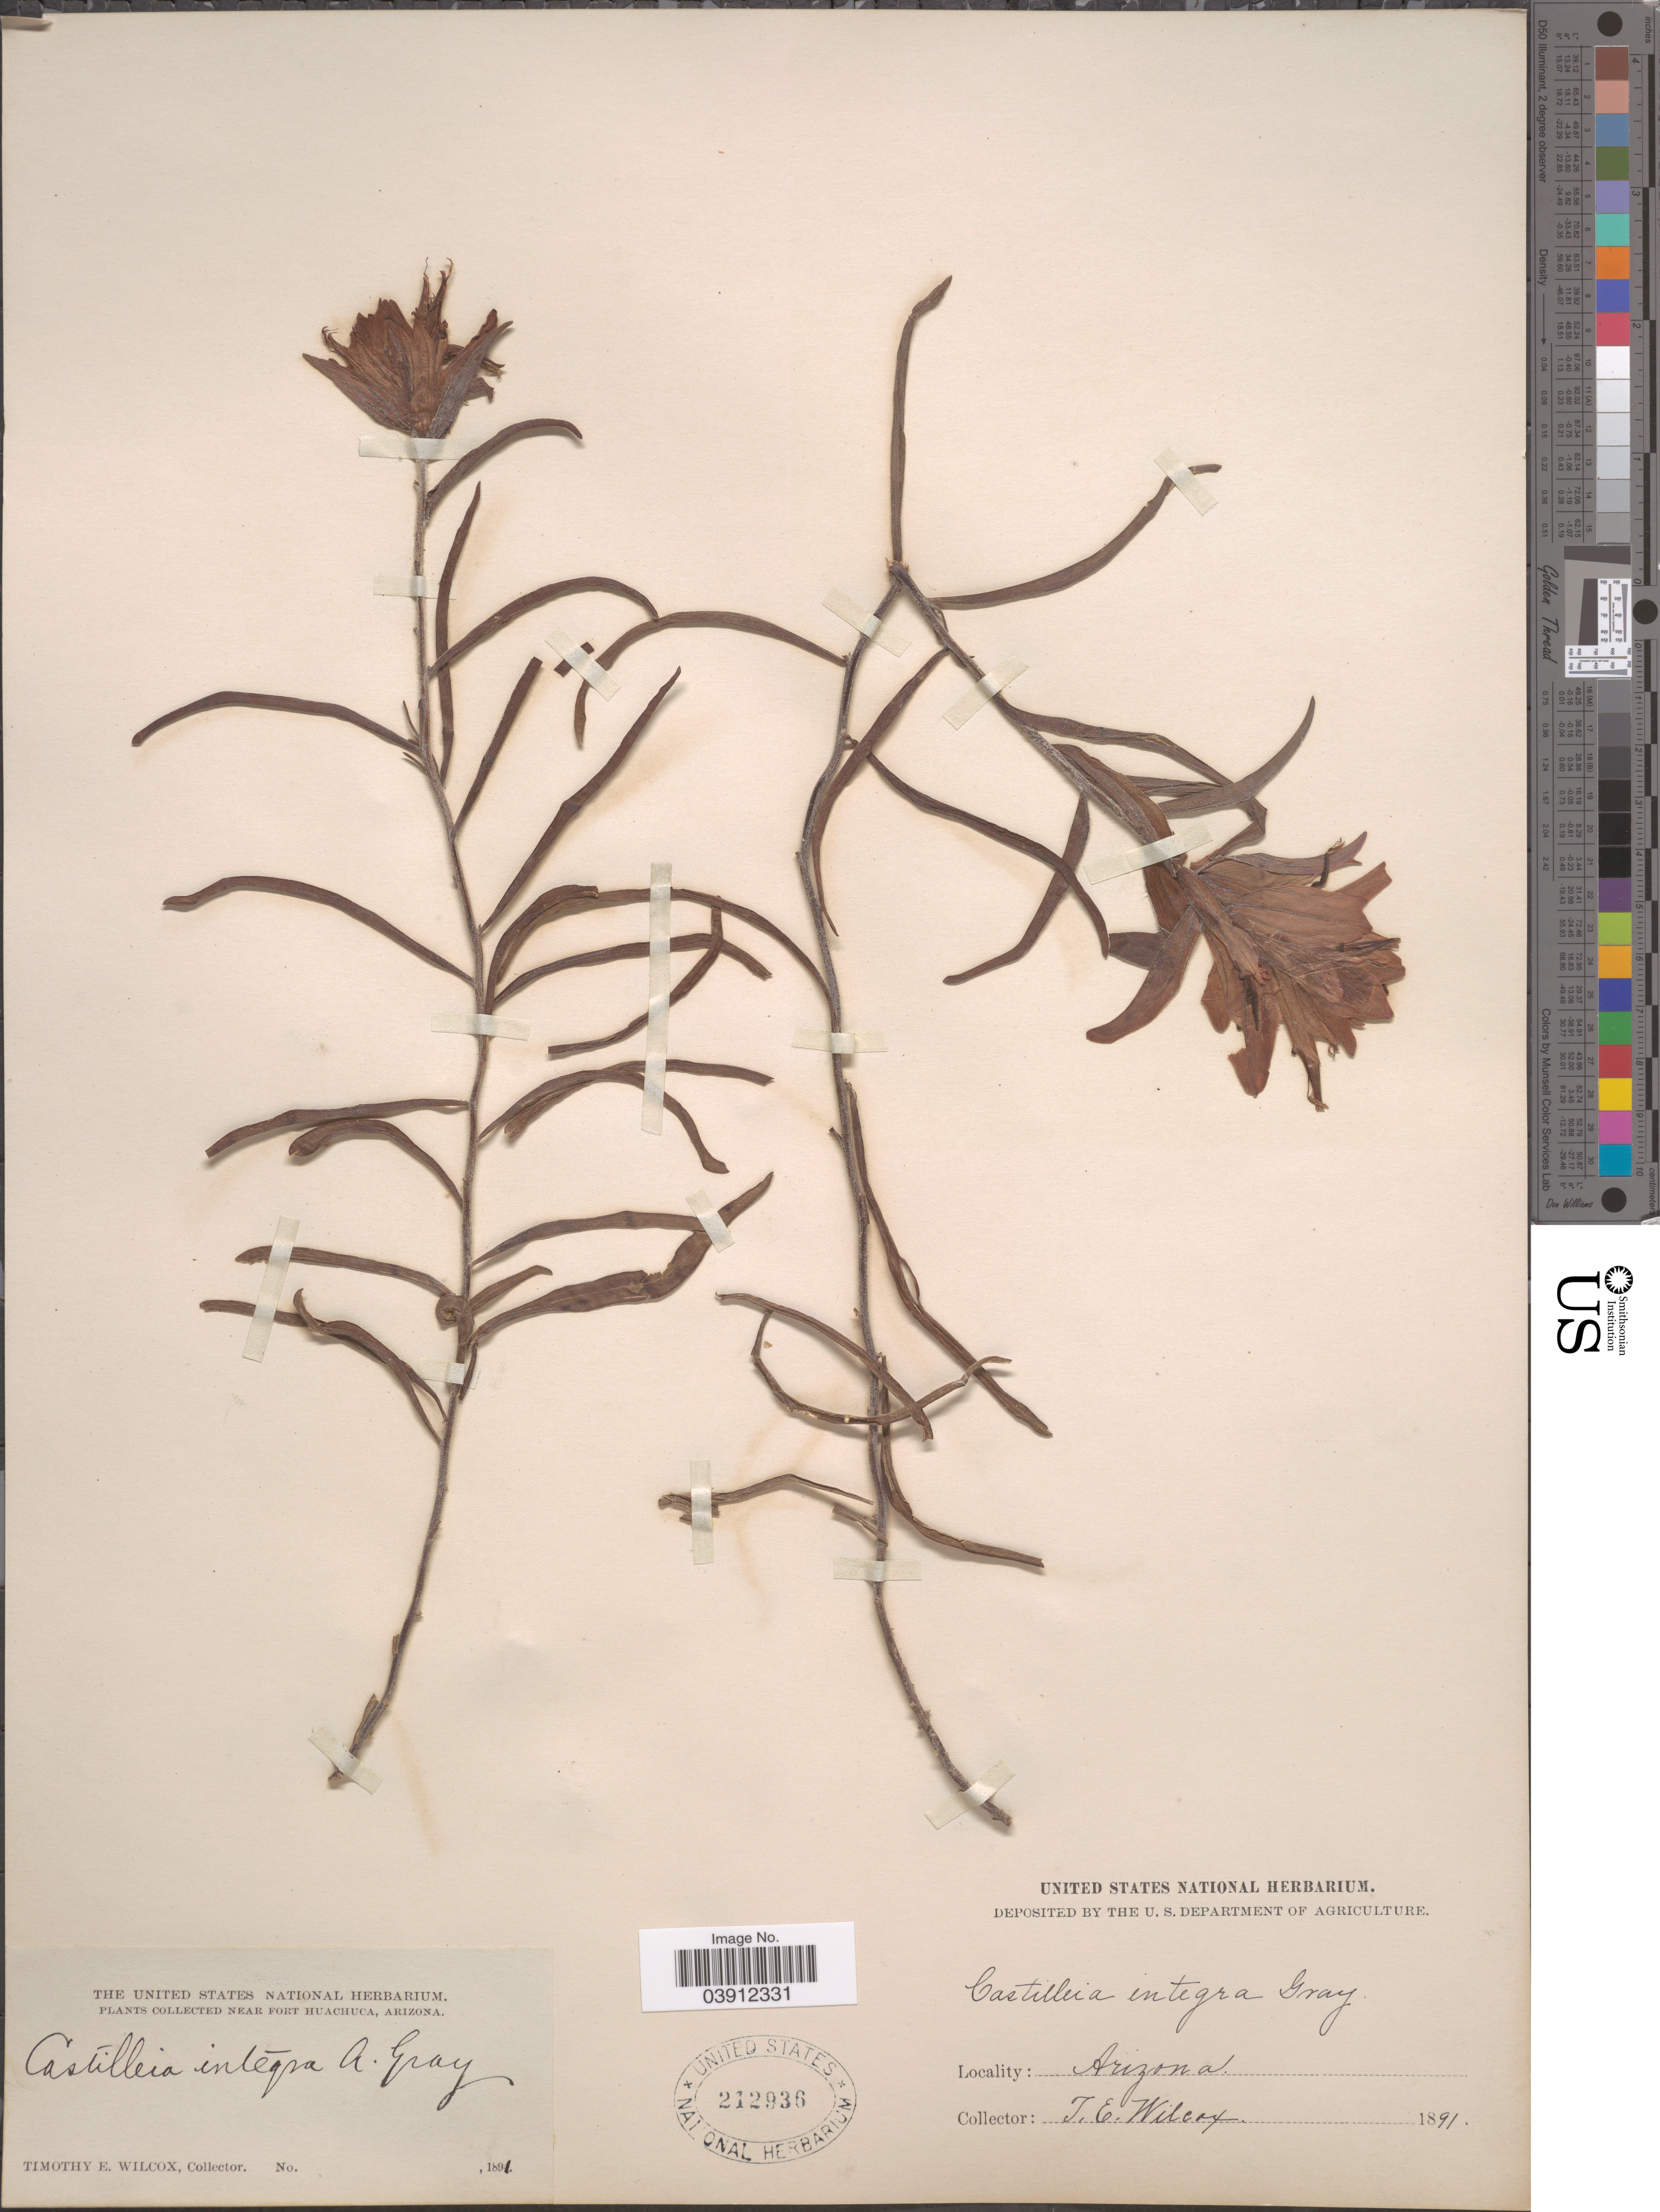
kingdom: Plantae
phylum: Tracheophyta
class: Magnoliopsida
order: Lamiales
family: Orobanchaceae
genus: Castilleja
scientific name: Castilleja integra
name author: A. Gray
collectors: T. E. Wilcox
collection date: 1891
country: United States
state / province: Arizona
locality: Near Fort Huachuca.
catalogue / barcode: US 212936